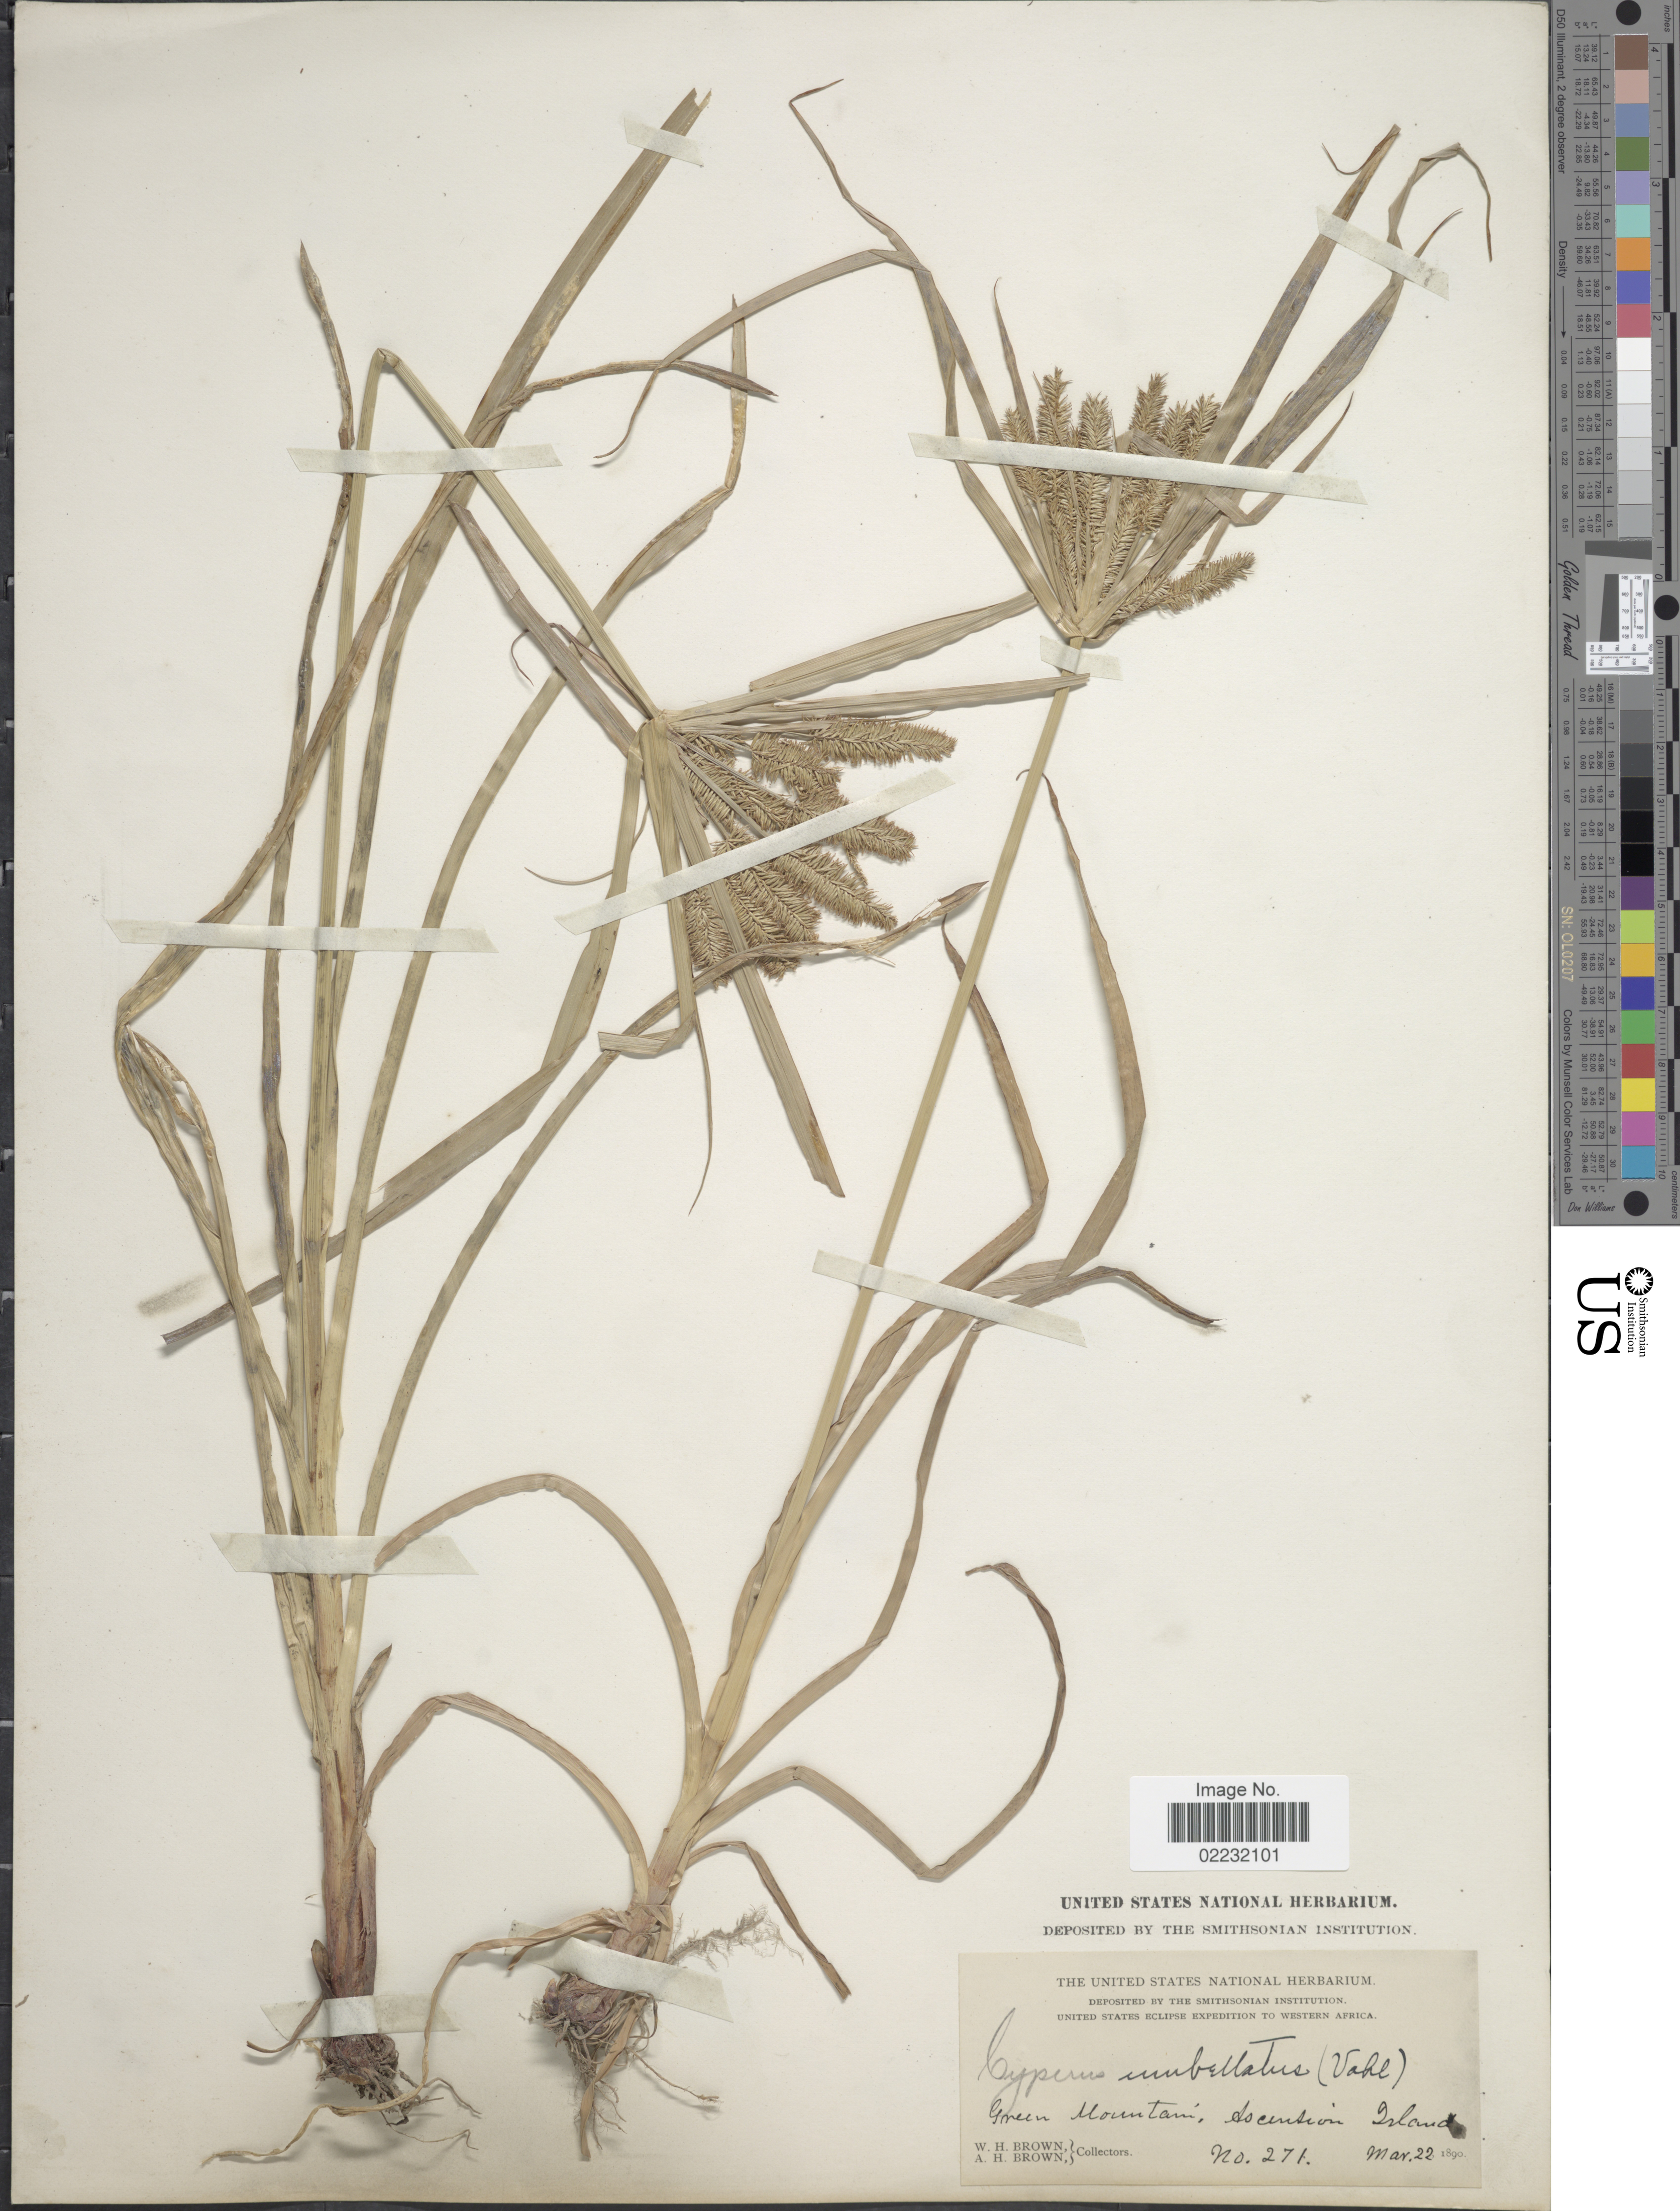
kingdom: Plantae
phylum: Tracheophyta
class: Liliopsida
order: Poales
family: Cyperaceae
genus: Cyperus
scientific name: Cyperus cyperoides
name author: (L.) Kuntze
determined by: Strong, Mark T., (BOT), Smithsonian Institution - National Museum of Natural History (UNITED STATES)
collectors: W. H. Brown & A. H. Brown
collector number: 271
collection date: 1890-03-22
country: St. Helena Islands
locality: Western Africa, Green Mountain, Ascencion Island